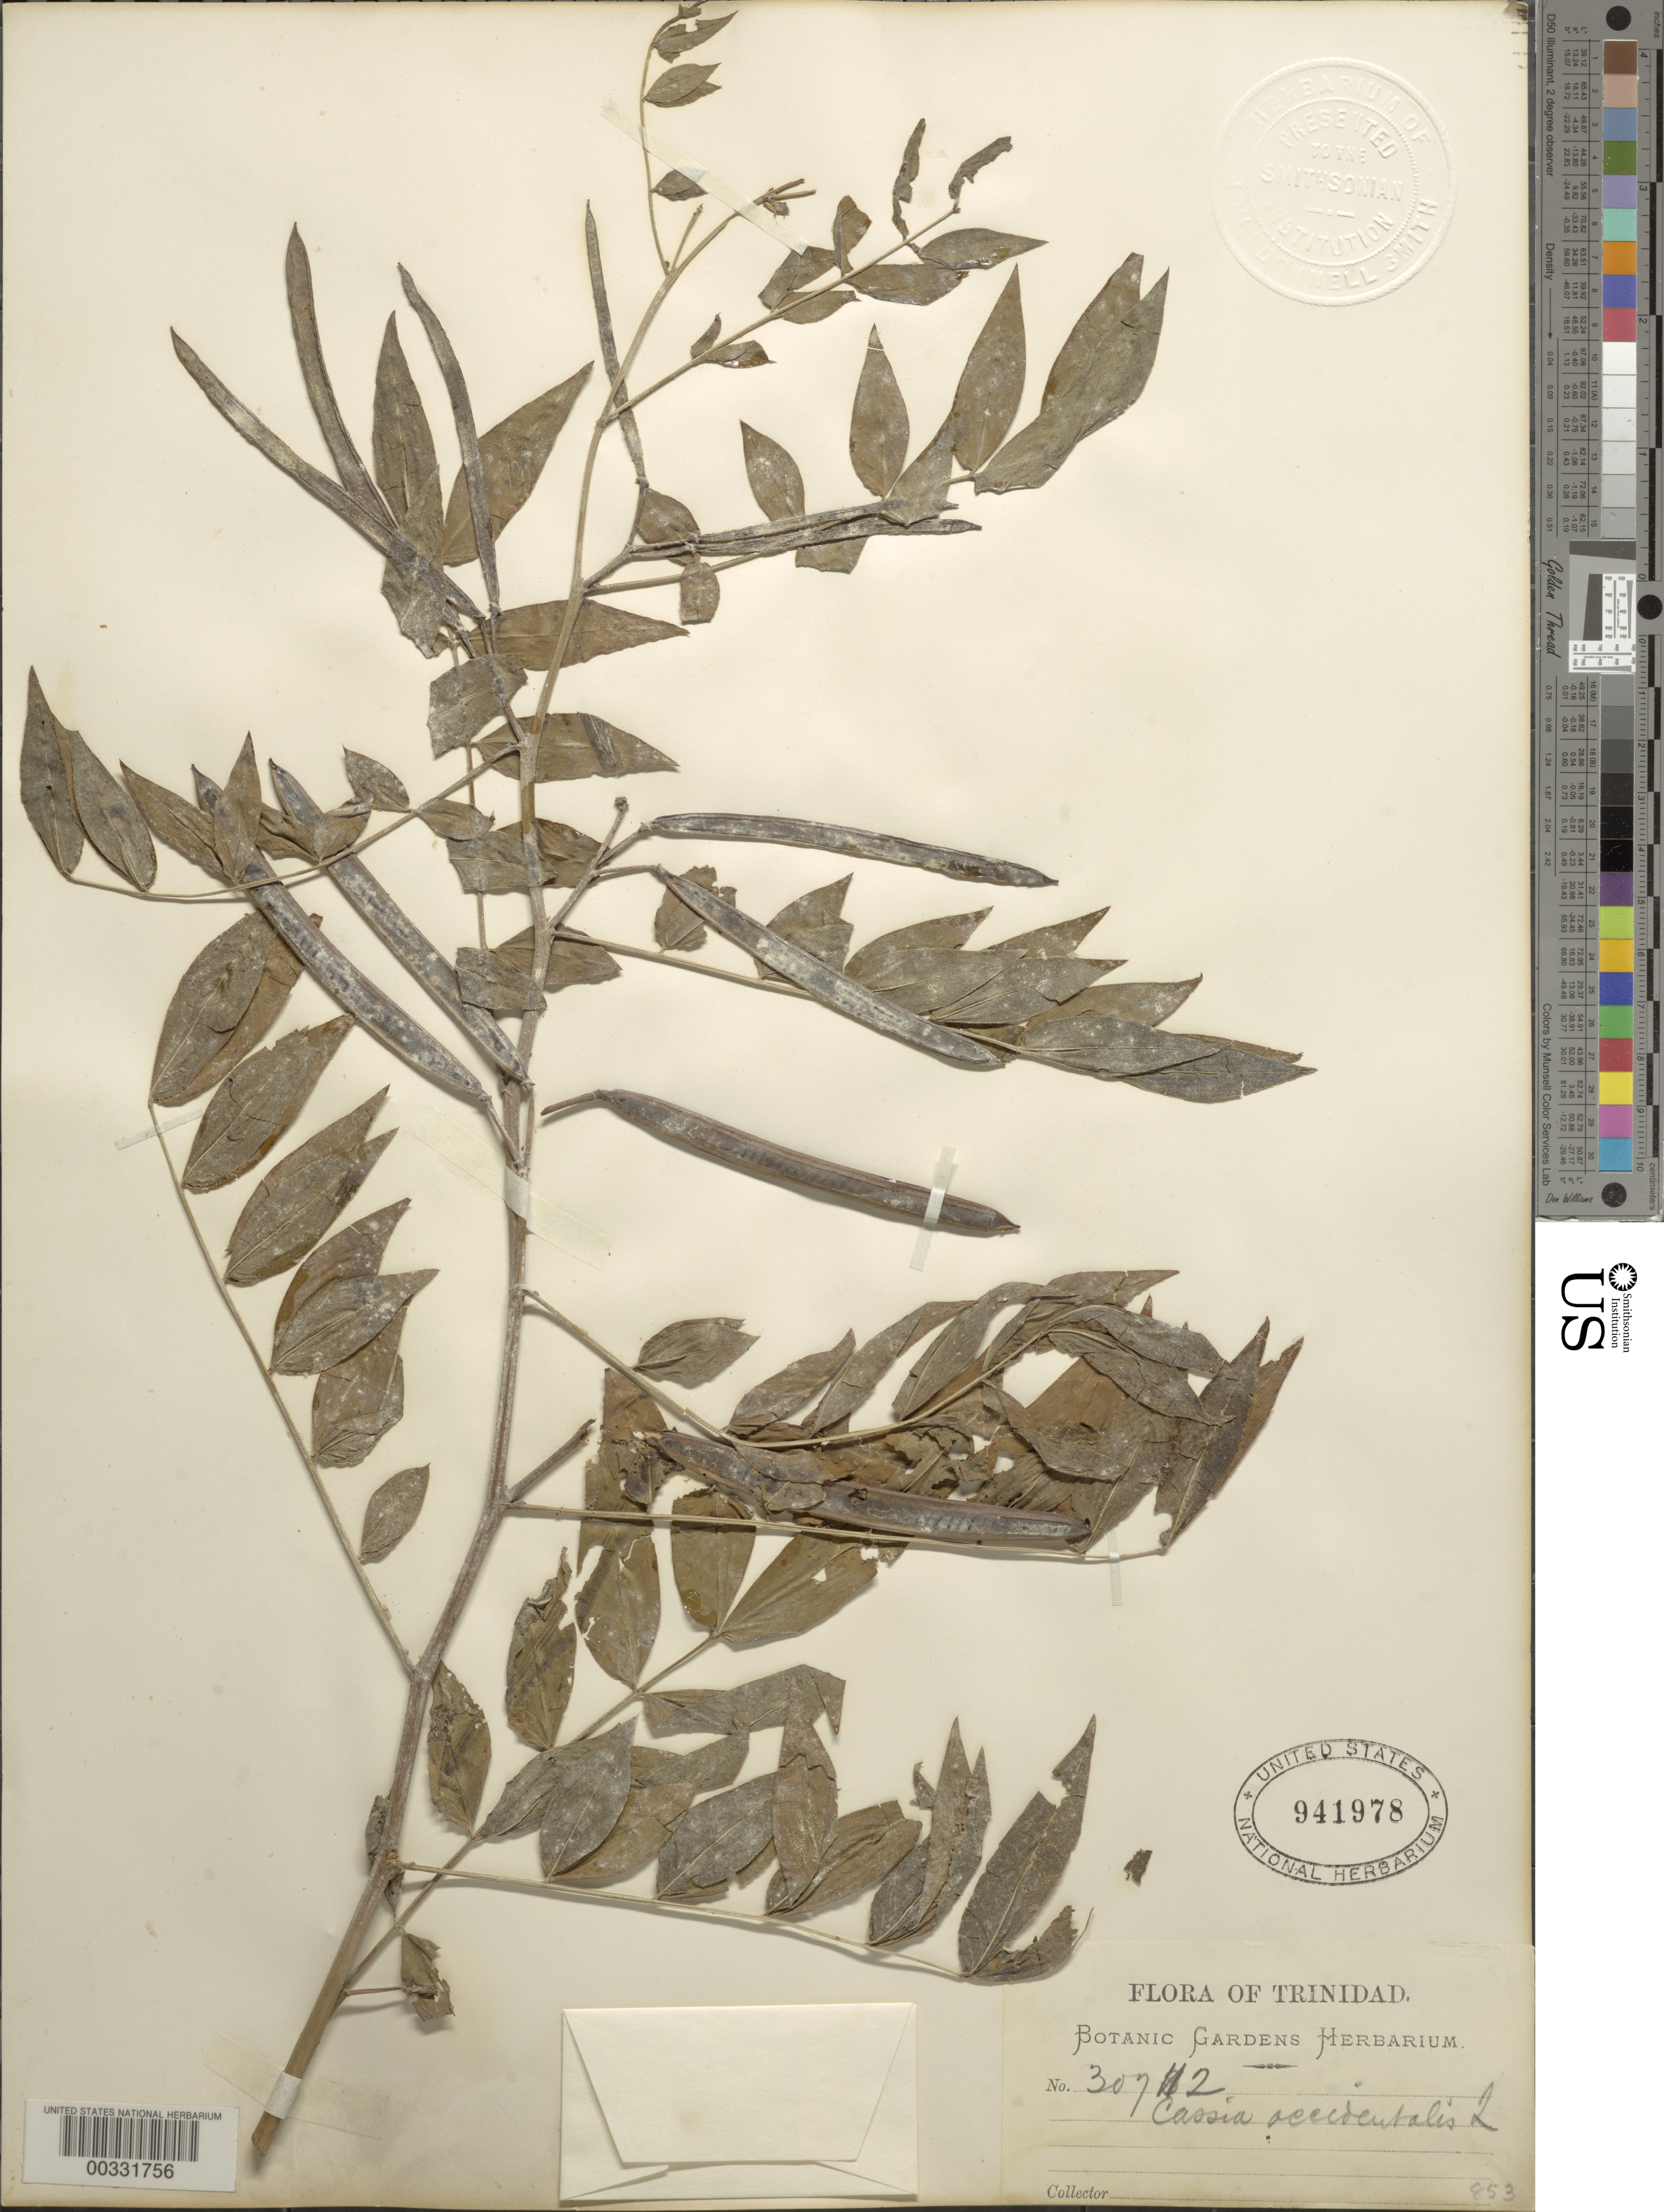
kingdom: Plantae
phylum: Tracheophyta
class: Magnoliopsida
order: Fabales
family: Fabaceae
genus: Senna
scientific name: Senna occidentalis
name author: (L.) Link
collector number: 3072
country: Trinidad and Tobago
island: Trinidad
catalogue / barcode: US 941978